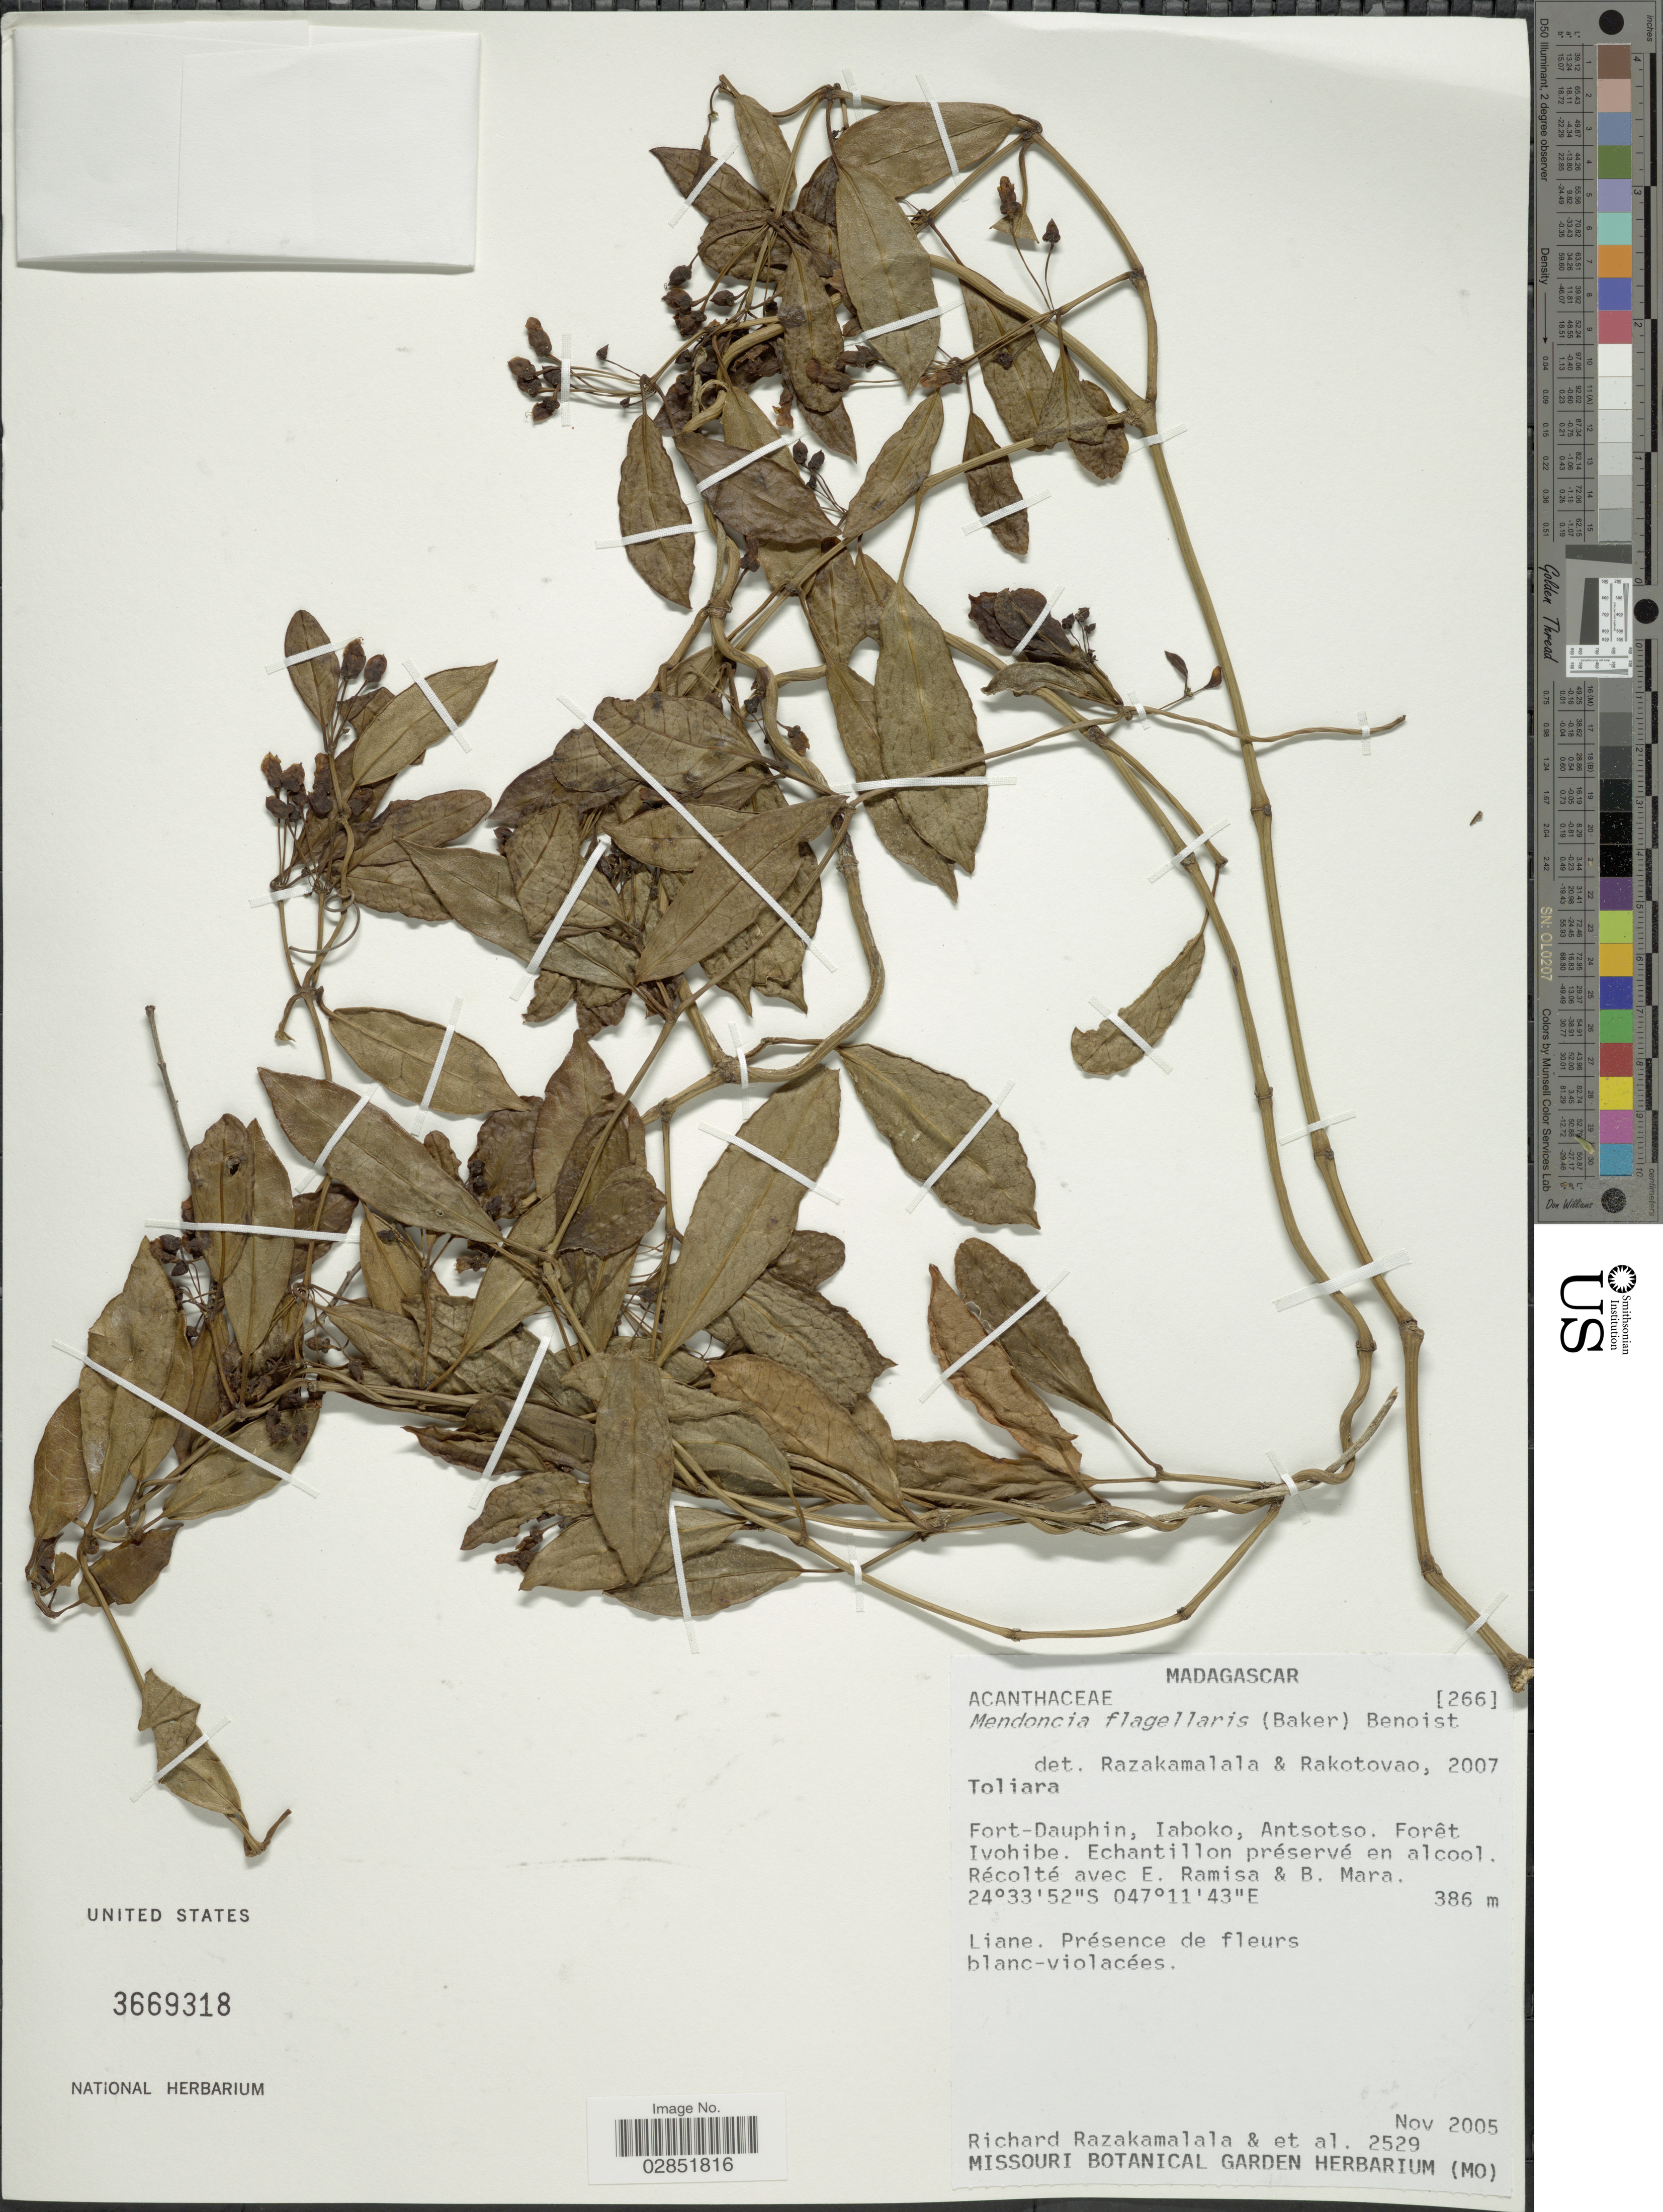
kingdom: Plantae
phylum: Tracheophyta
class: Magnoliopsida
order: Lamiales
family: Acanthaceae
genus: Mendoncia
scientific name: Mendoncia flagellaris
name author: (Baker) Benoist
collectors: R. Razakamalala, E. Ramisa & B. Mara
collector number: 2529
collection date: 2005-11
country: Madagascar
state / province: Anosy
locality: Fort-Dauphin, Iaboko, Antsotso. Forêt Ivohibe.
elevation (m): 386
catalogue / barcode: US 3669318